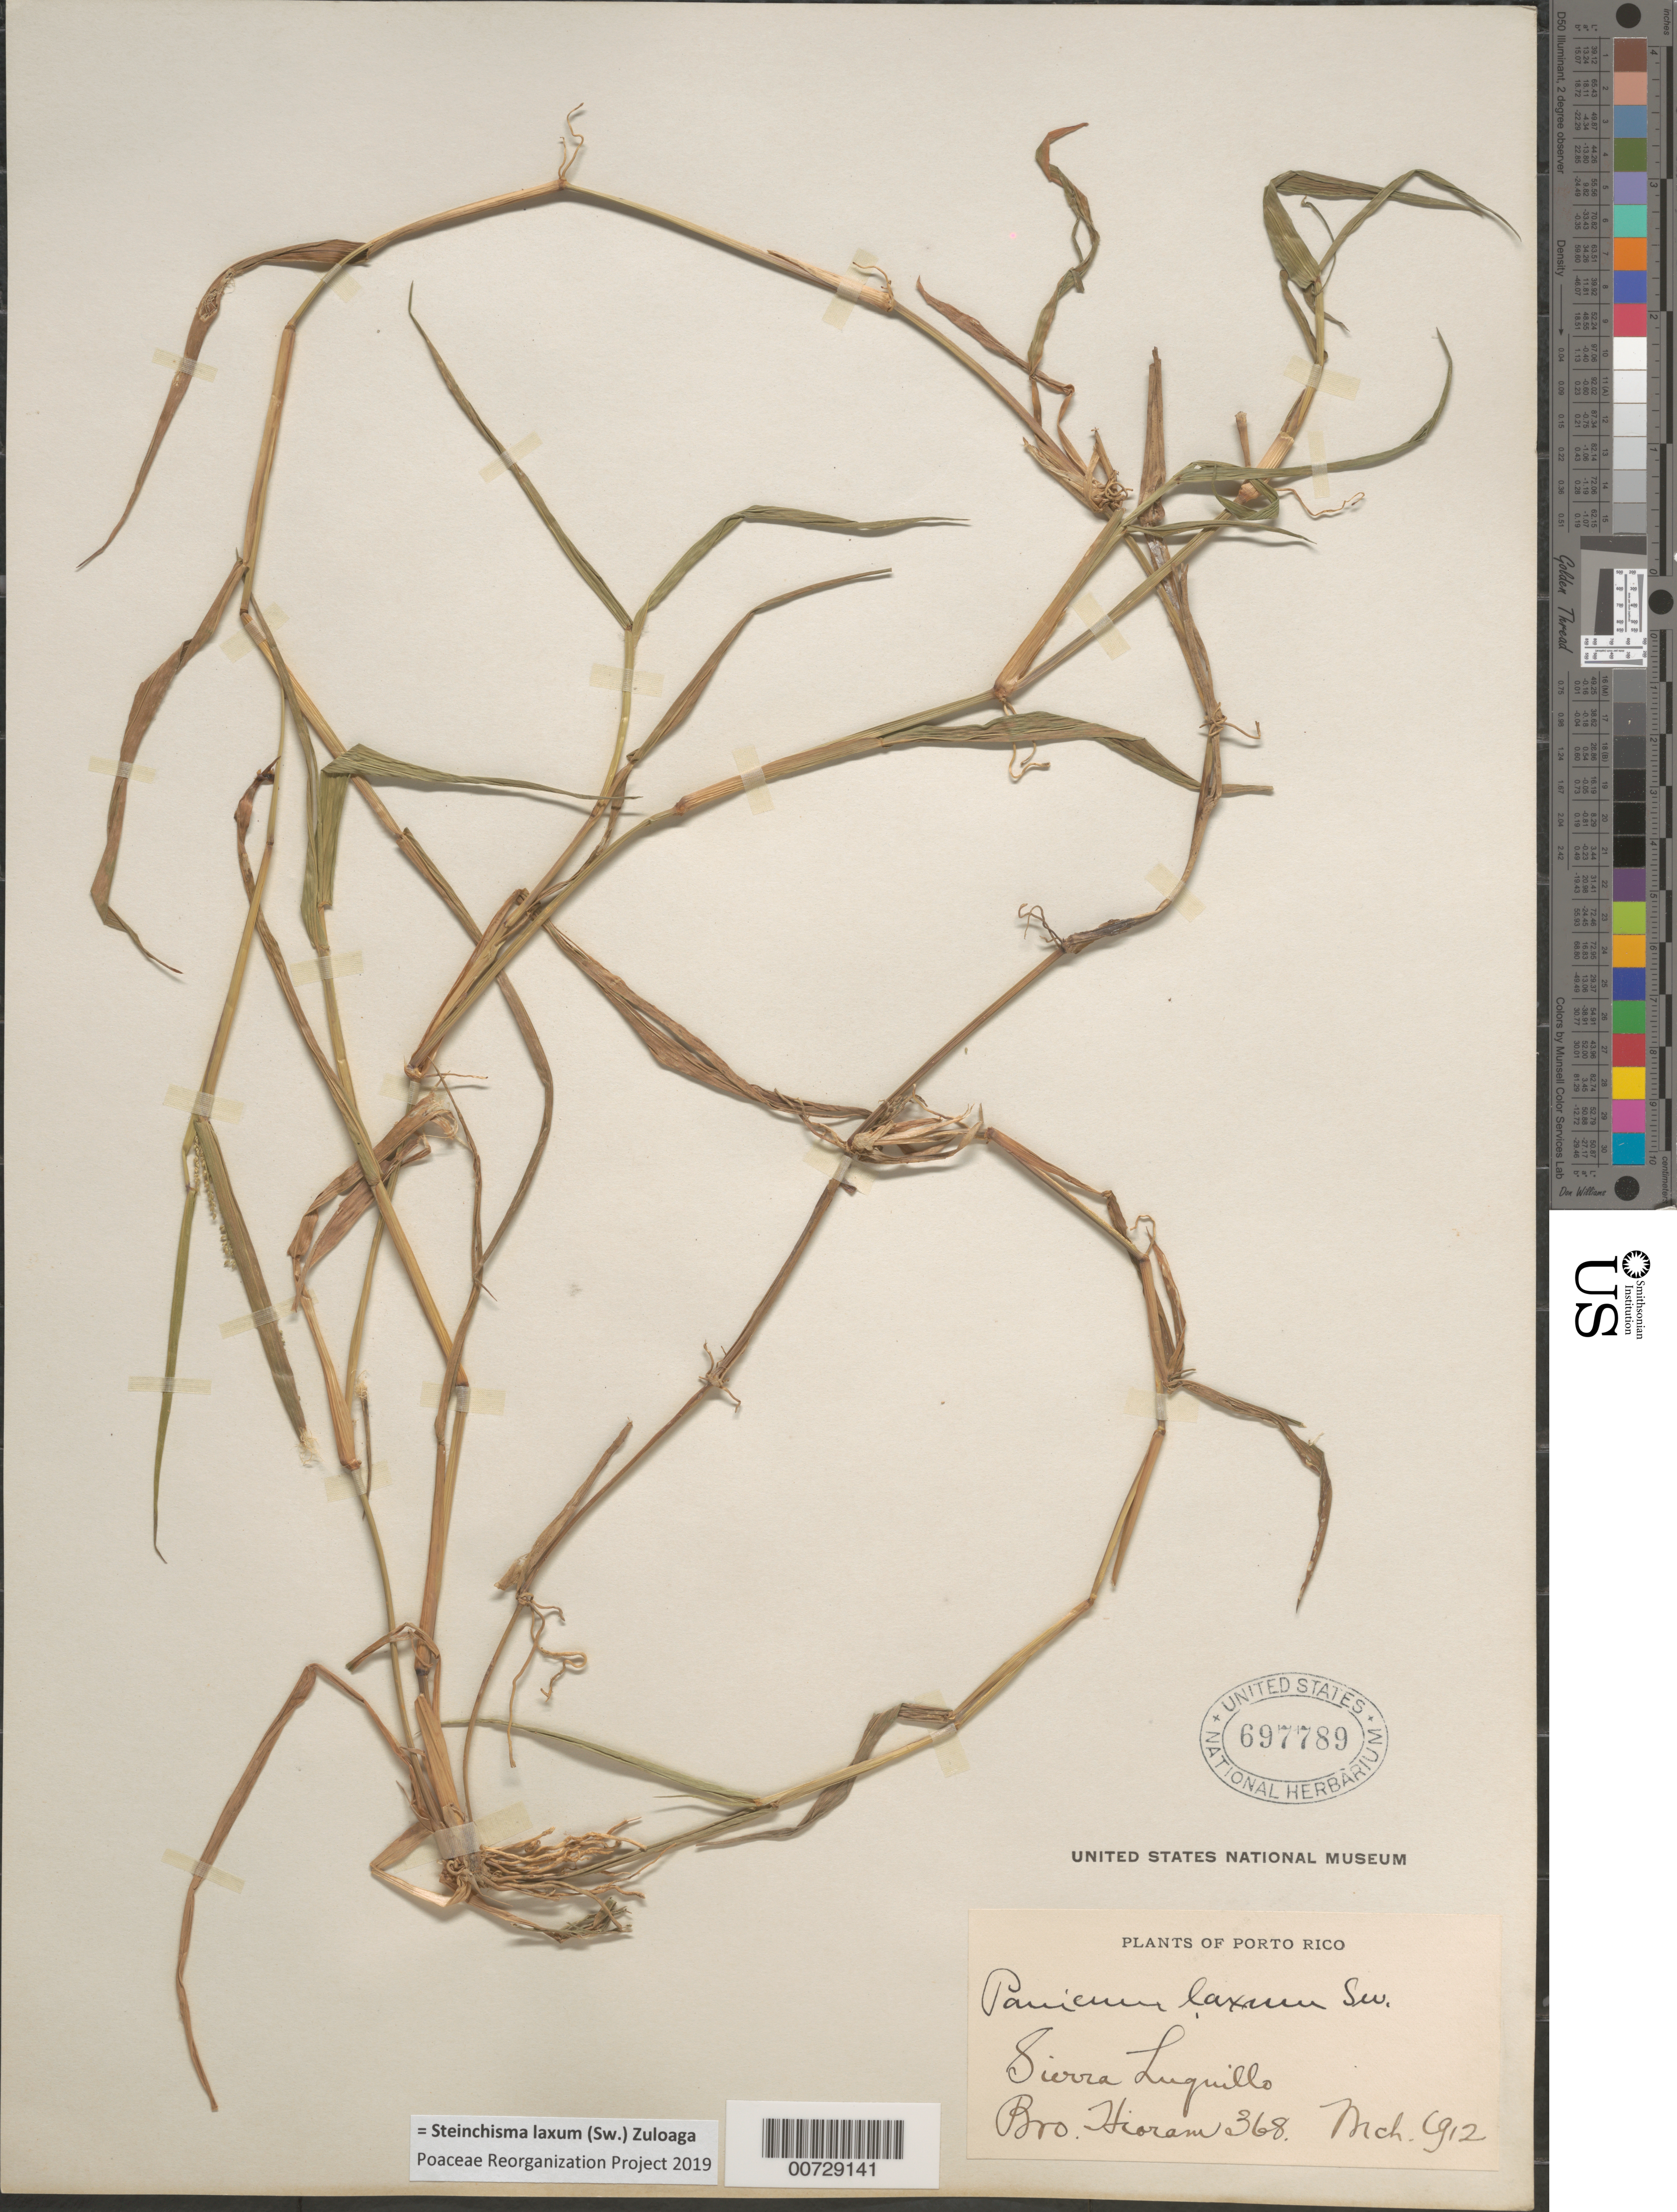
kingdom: Plantae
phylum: Tracheophyta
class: Liliopsida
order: Poales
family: Poaceae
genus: Steinchisma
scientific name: Steinchisma laxum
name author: (Sw.) Zuloaga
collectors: Bro. Hioram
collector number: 368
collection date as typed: Mar 1912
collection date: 1912-03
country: Puerto Rico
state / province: Luquillo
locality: Sierra Luquillo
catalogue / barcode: US 697789